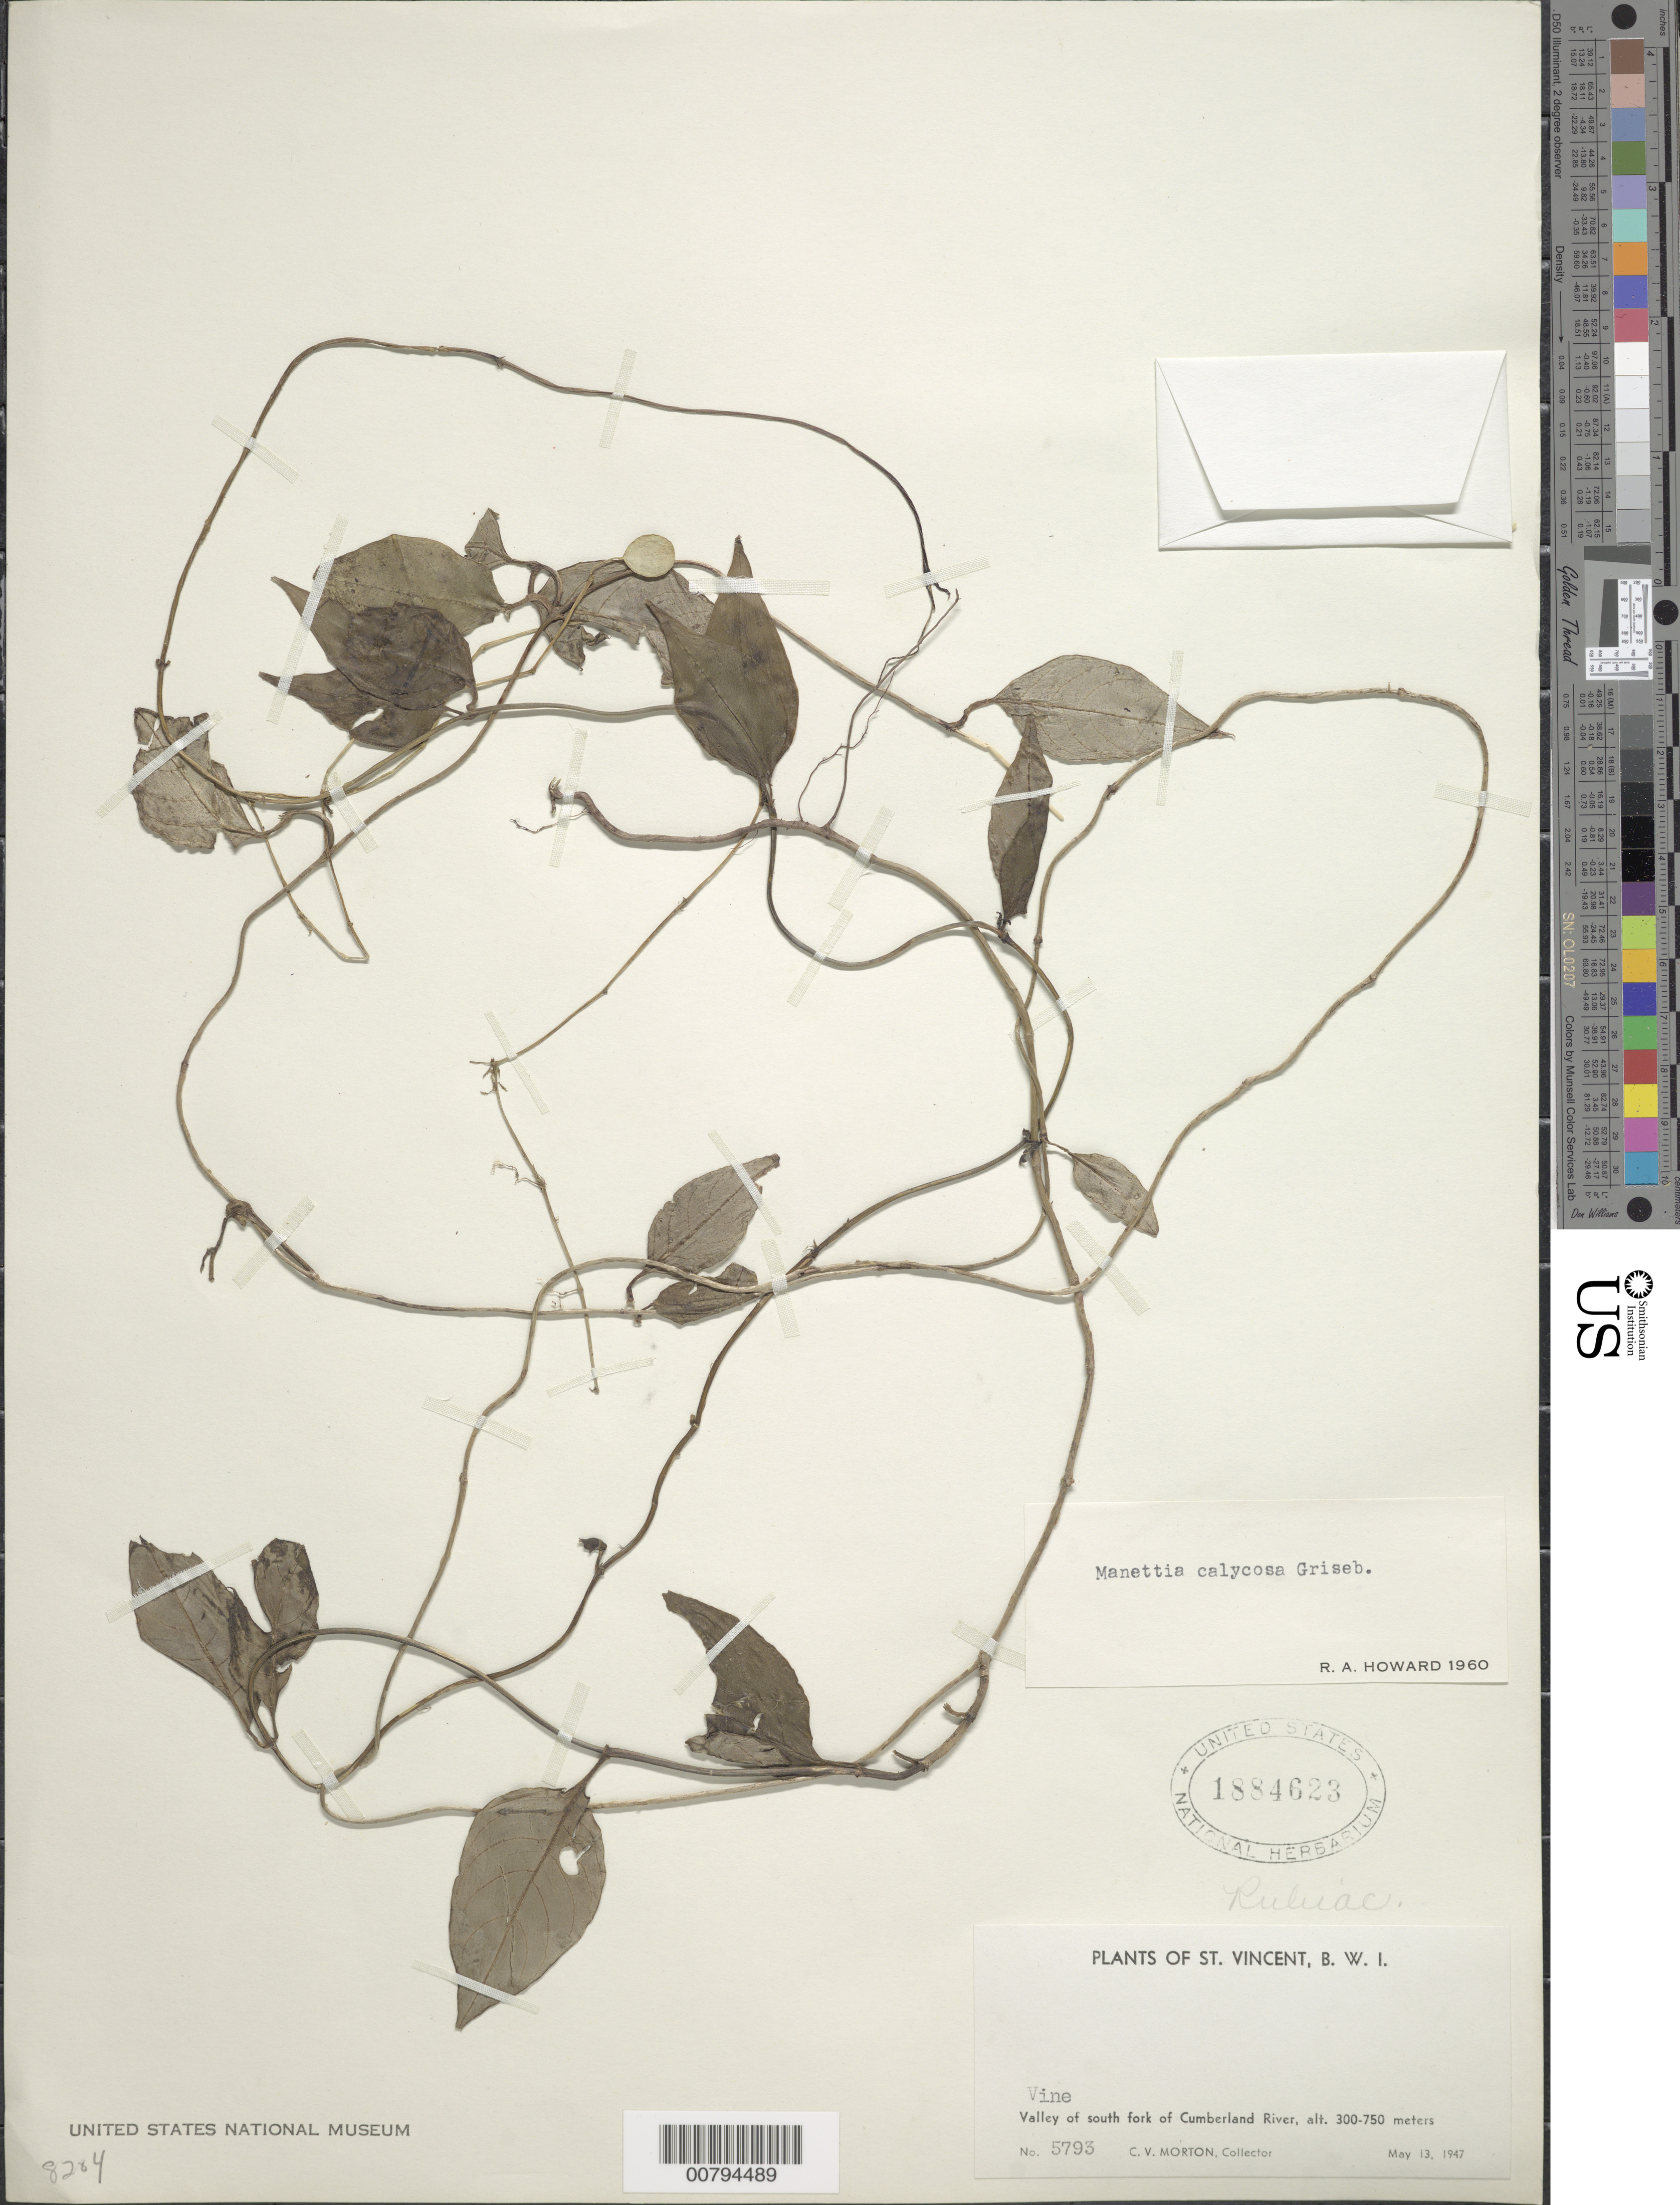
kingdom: Plantae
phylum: Tracheophyta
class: Magnoliopsida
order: Gentianales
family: Rubiaceae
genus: Manettia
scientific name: Manettia dominicensis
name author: Wernham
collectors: C. V. Morton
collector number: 5793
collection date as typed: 13 May 1947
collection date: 1947-05-13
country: St. Vincent - Grenadines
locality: Valley of south fork of Cumberland River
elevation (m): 300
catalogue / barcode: US 1884623